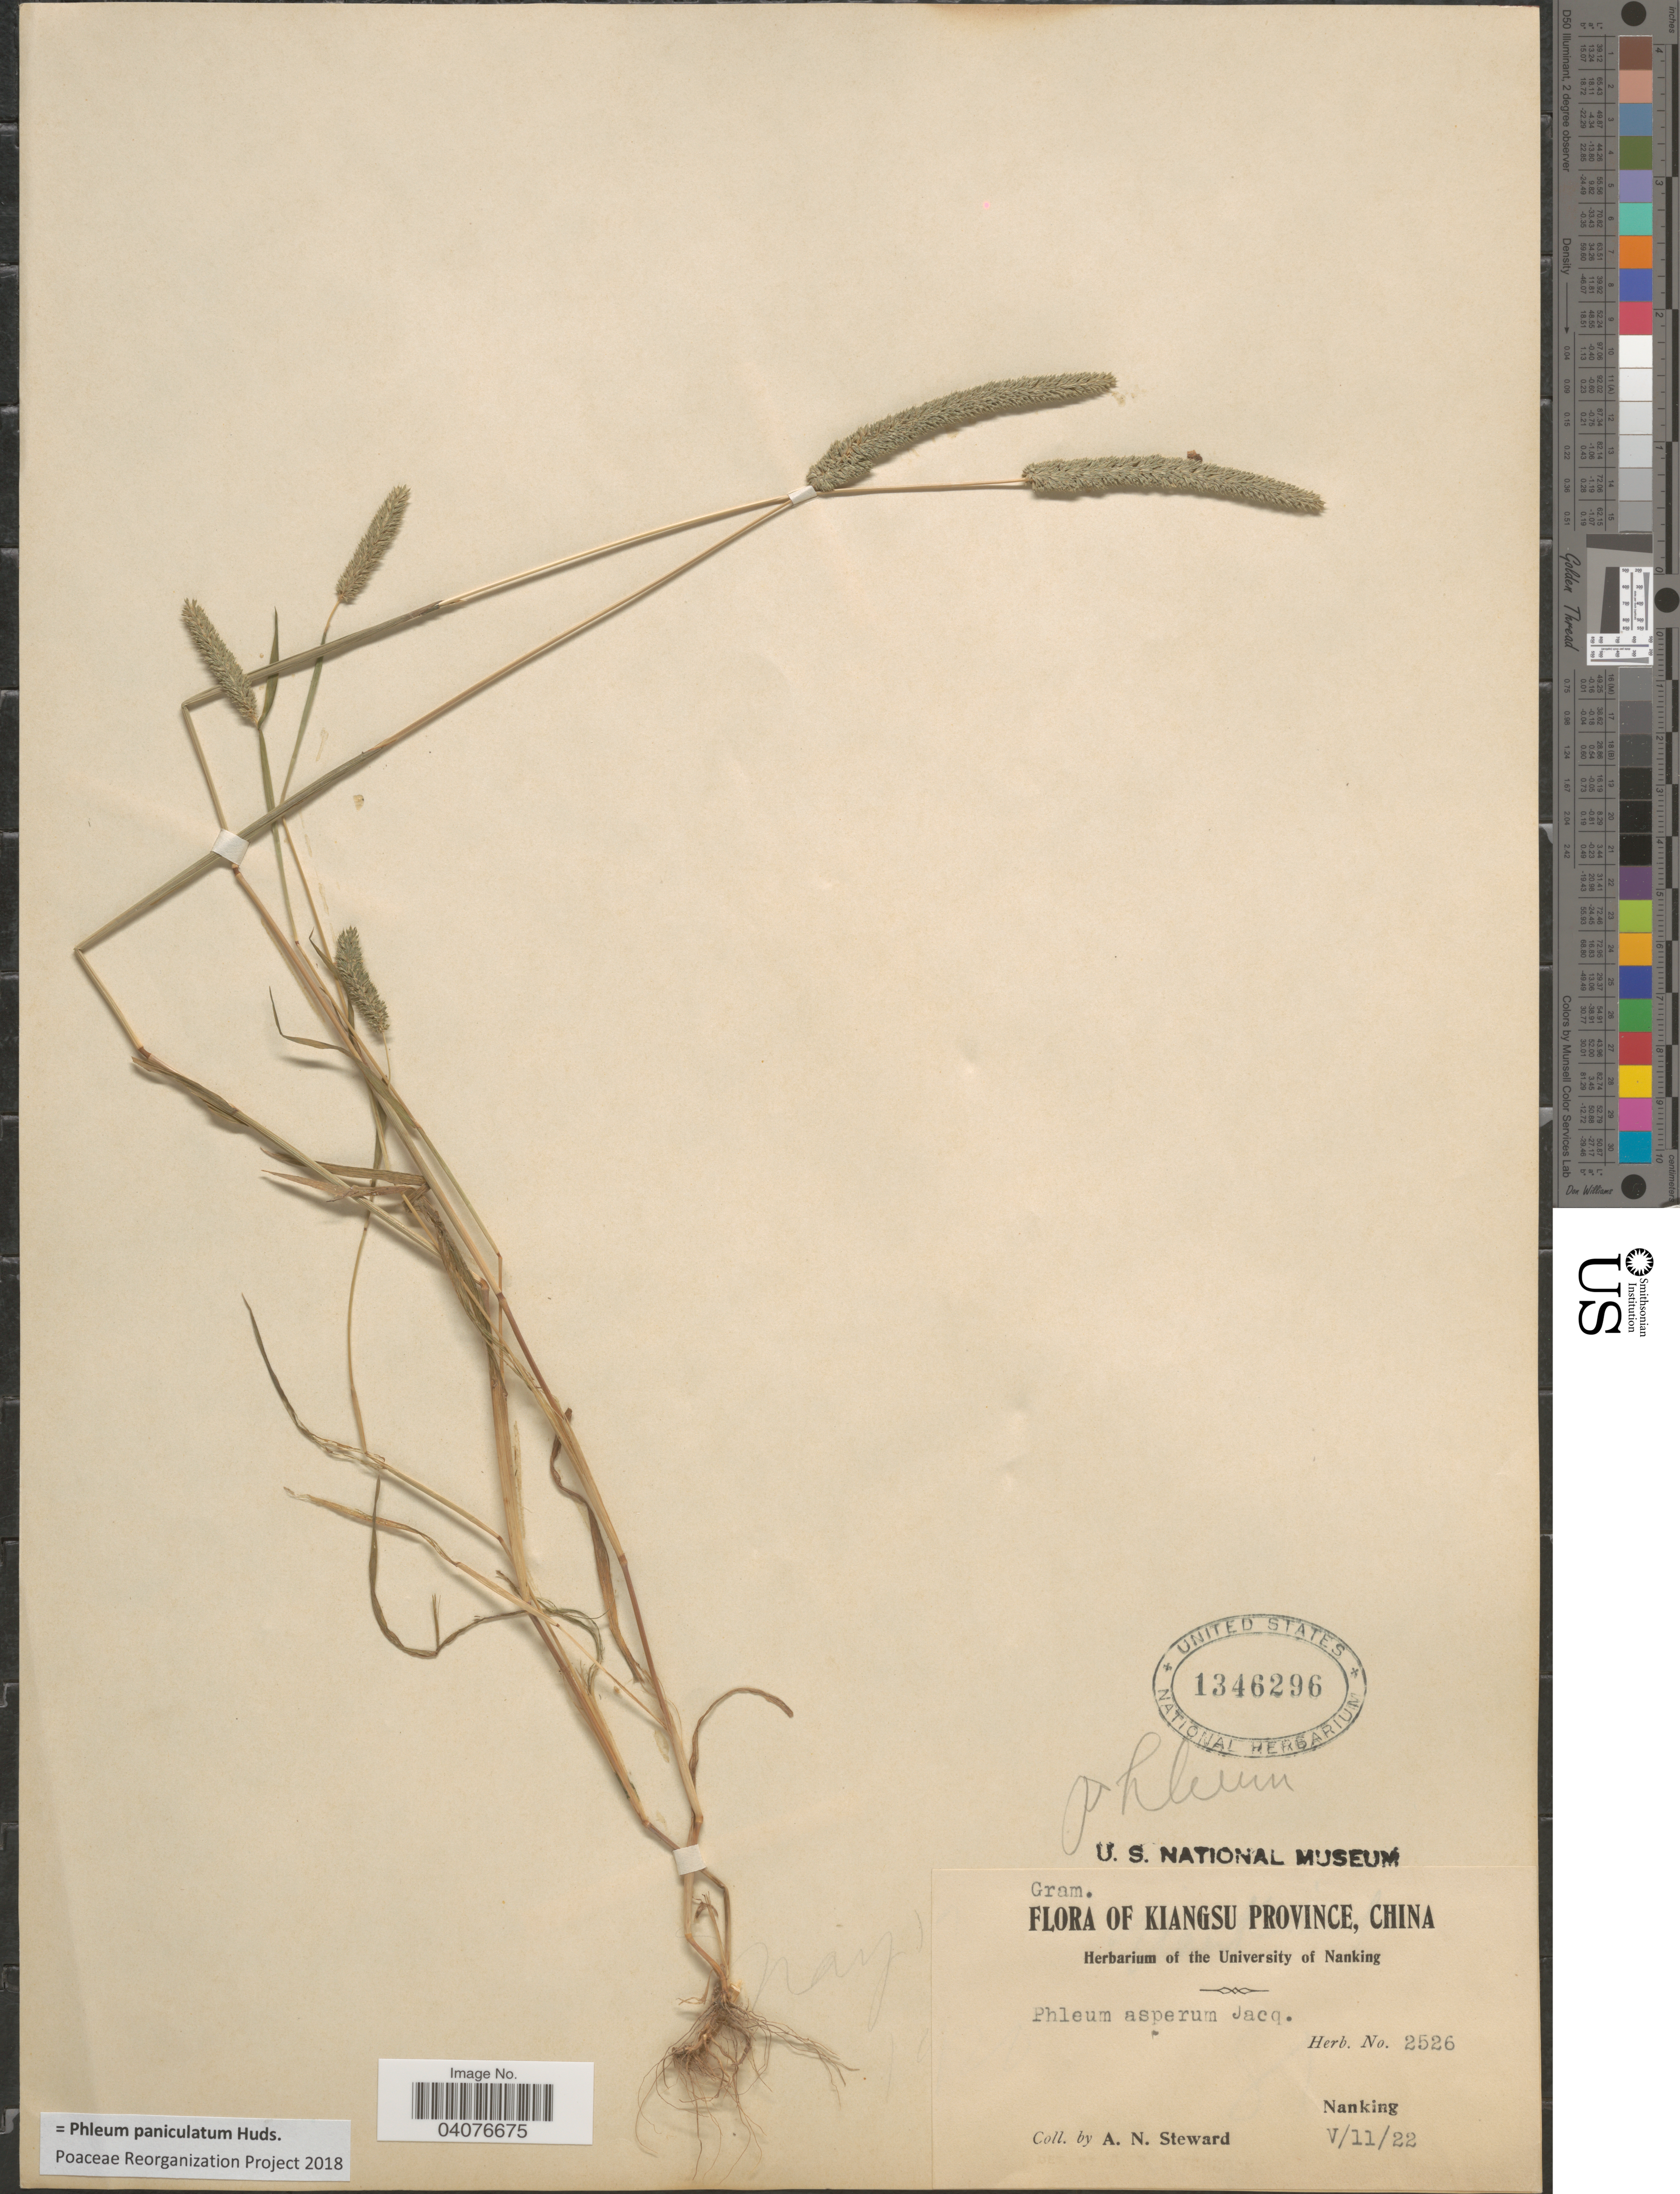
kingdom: Plantae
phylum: Tracheophyta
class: Liliopsida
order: Poales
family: Poaceae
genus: Phleum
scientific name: Phleum paniculatum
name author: Huds.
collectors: A. N. Steward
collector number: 2526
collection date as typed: Transcribed d/m/y: 11/5/22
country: China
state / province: Jiangsu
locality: Kiangsu Province. Nanking.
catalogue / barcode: US 1346296